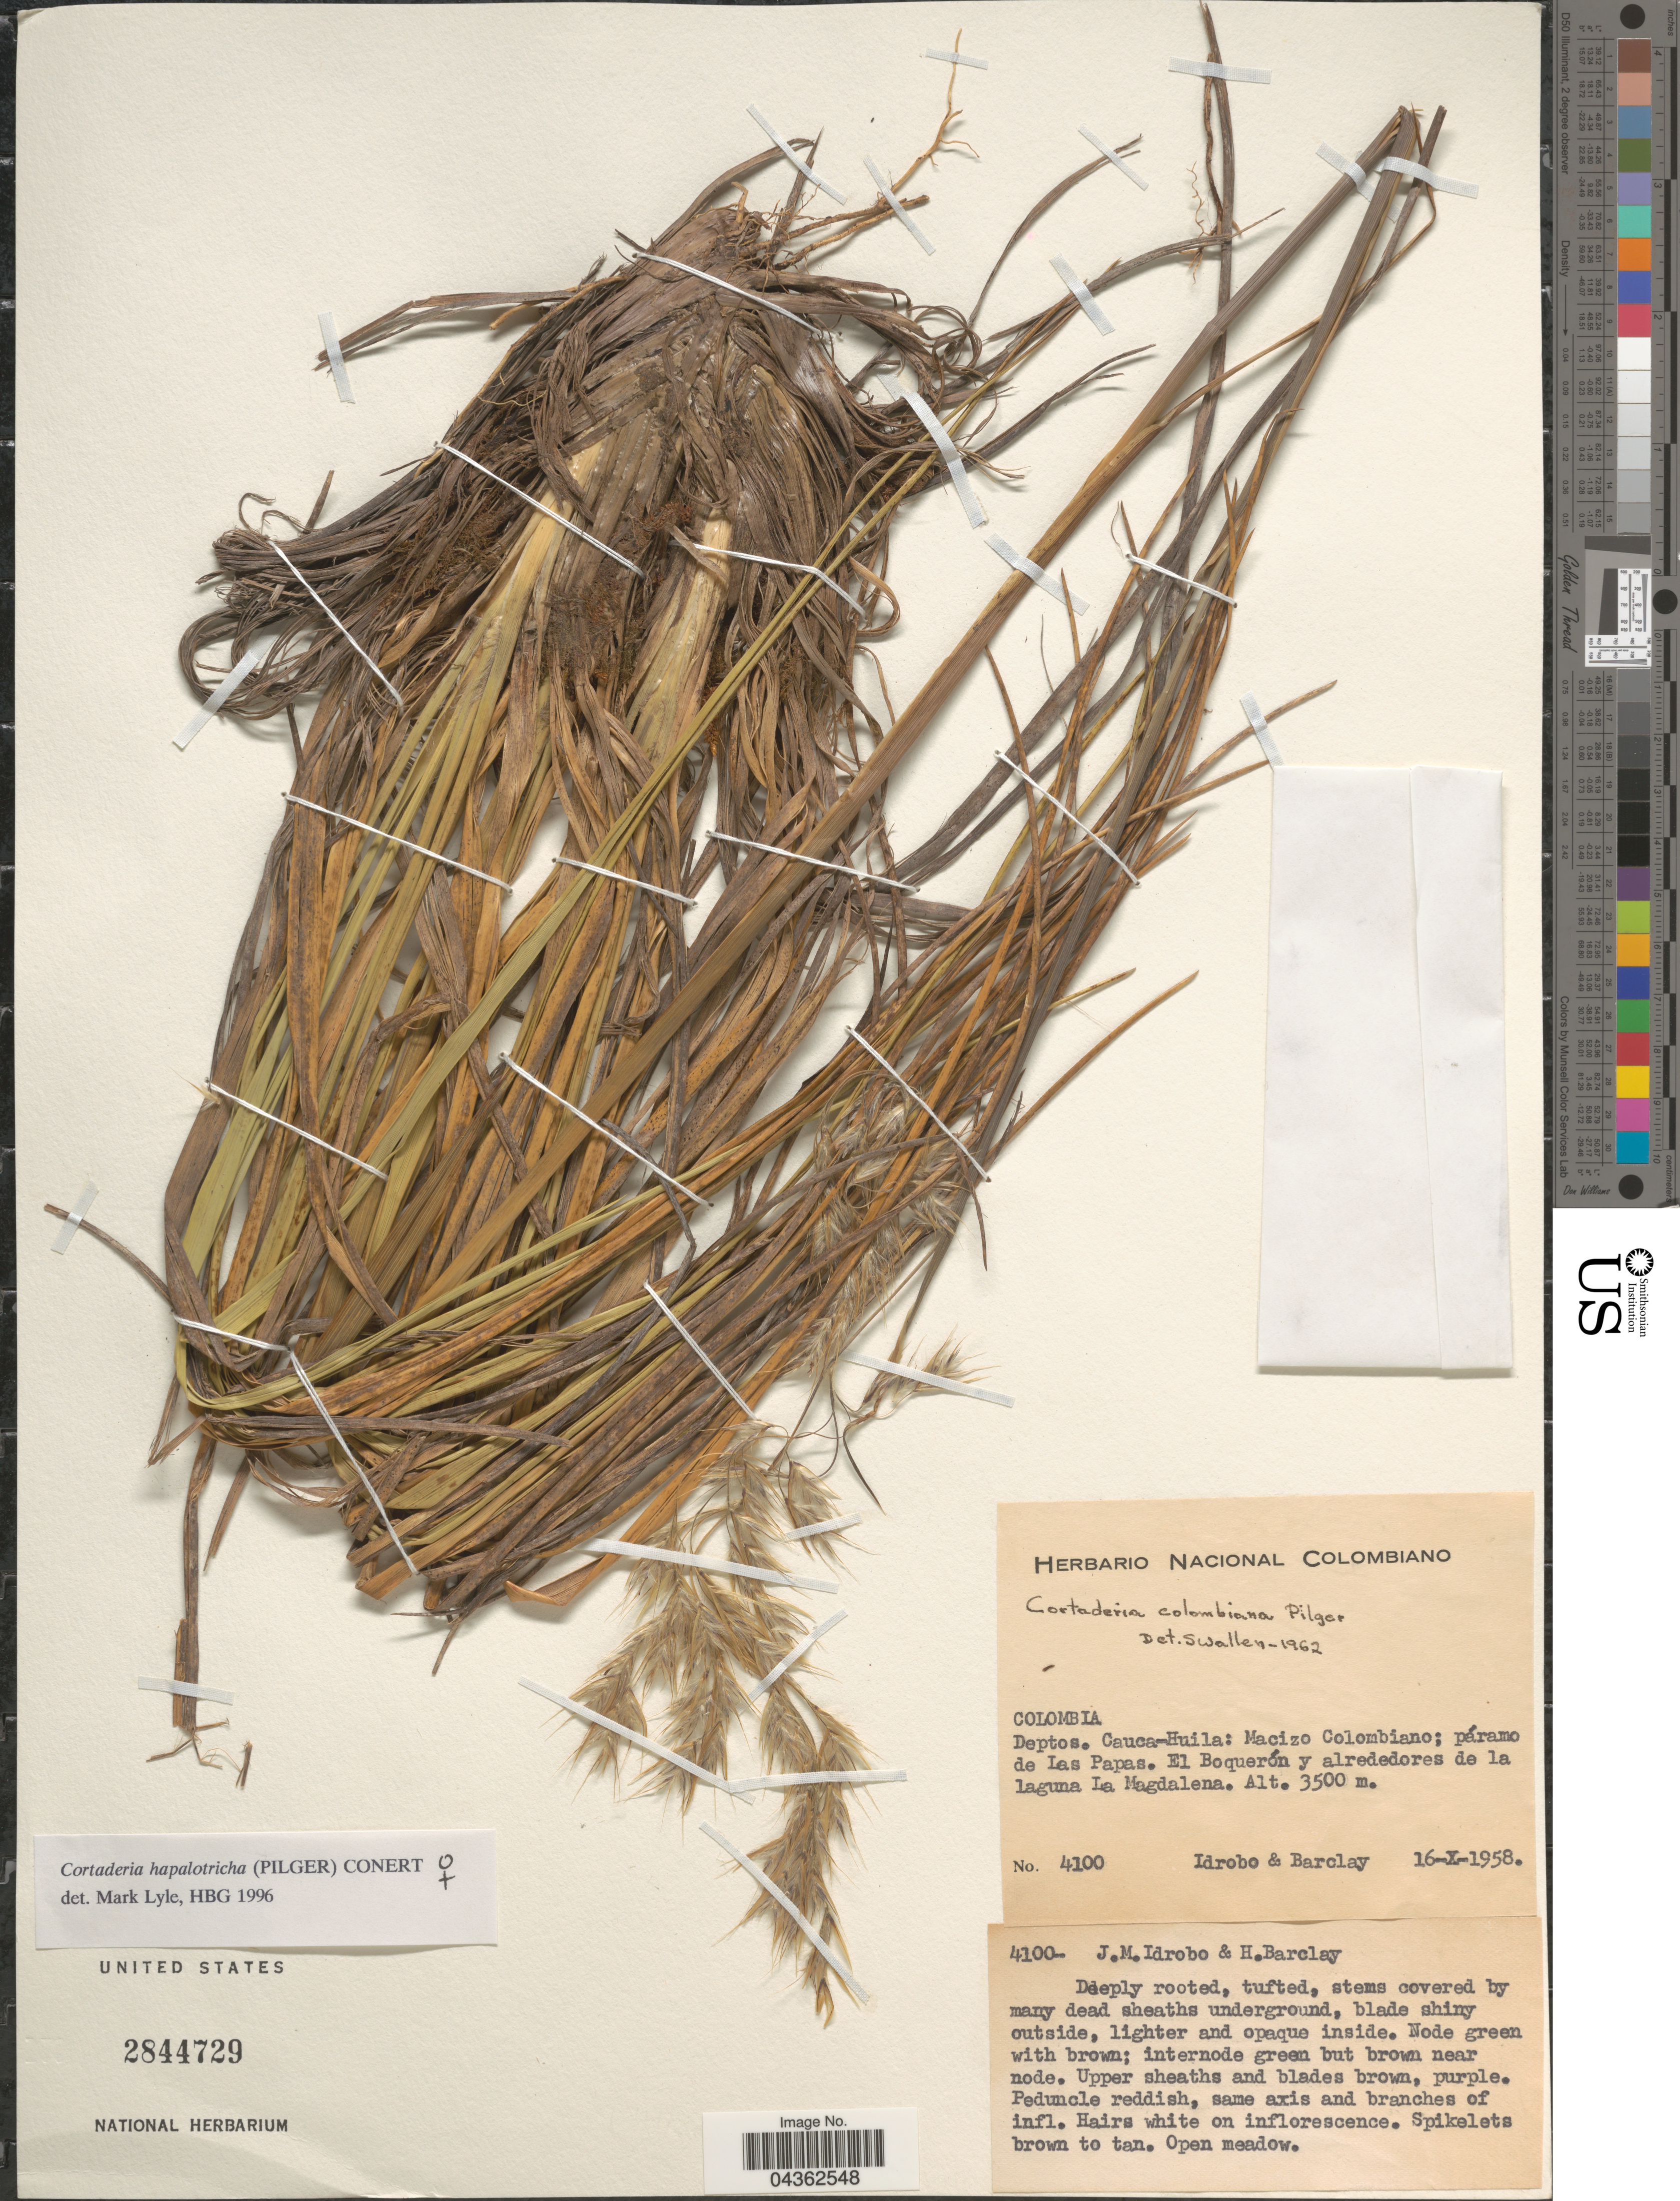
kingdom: Plantae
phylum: Tracheophyta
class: Liliopsida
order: Poales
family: Poaceae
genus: Cortaderia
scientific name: Cortaderia hapalotricha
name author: (Pilg.) Conert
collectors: J. M. Idrobo & H. G. Barclay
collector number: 4100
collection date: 1958-10-16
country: Colombia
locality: Deptos. Cauca-Huila: Macizo Colombiano; páramo de Las Papas. El Boquerón y alrededores de la laguna La Magdalena.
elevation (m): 3500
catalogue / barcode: US 2844729